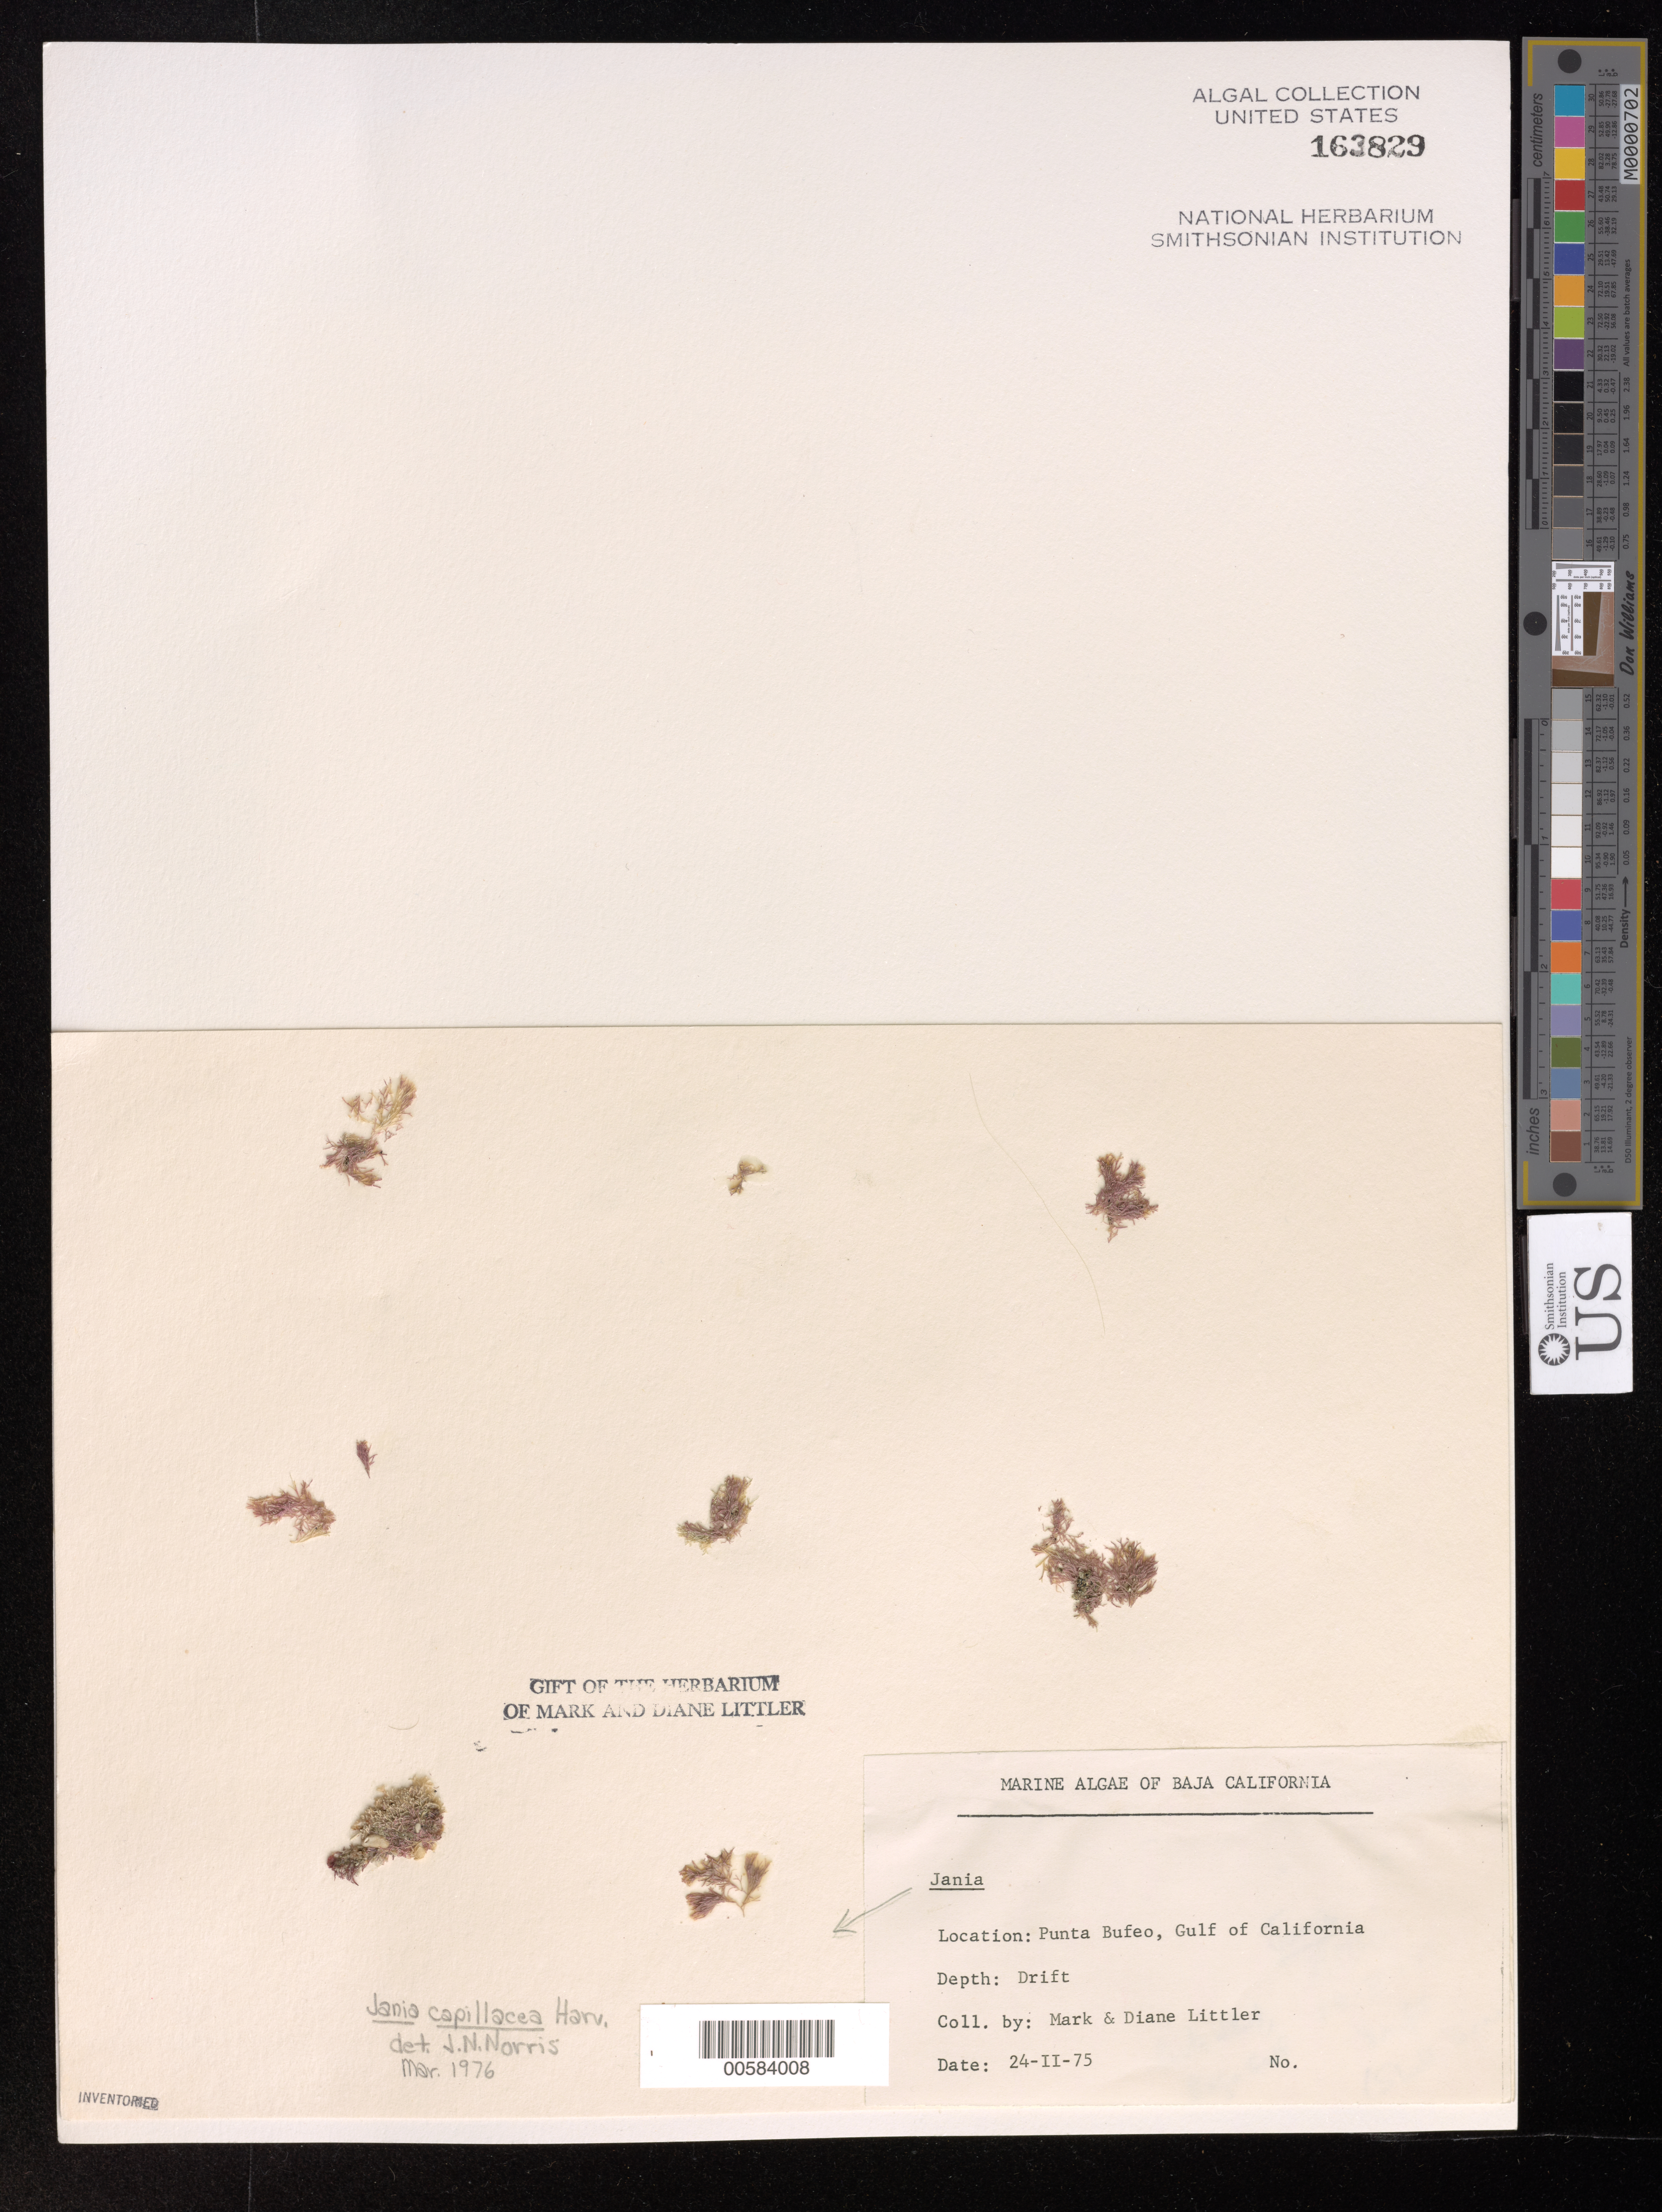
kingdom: Plantae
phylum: Rhodophyta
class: Florideophyceae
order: Corallinales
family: Corallinaceae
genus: Jania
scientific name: Jania capillacea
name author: Harv.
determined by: Norris, James N.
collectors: M. M. Littler & D. S. Littler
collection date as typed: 24 Feb 1975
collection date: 1975-02-24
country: Mexico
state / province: Baja California Norte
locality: Punta Bufeo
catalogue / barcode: US 163829